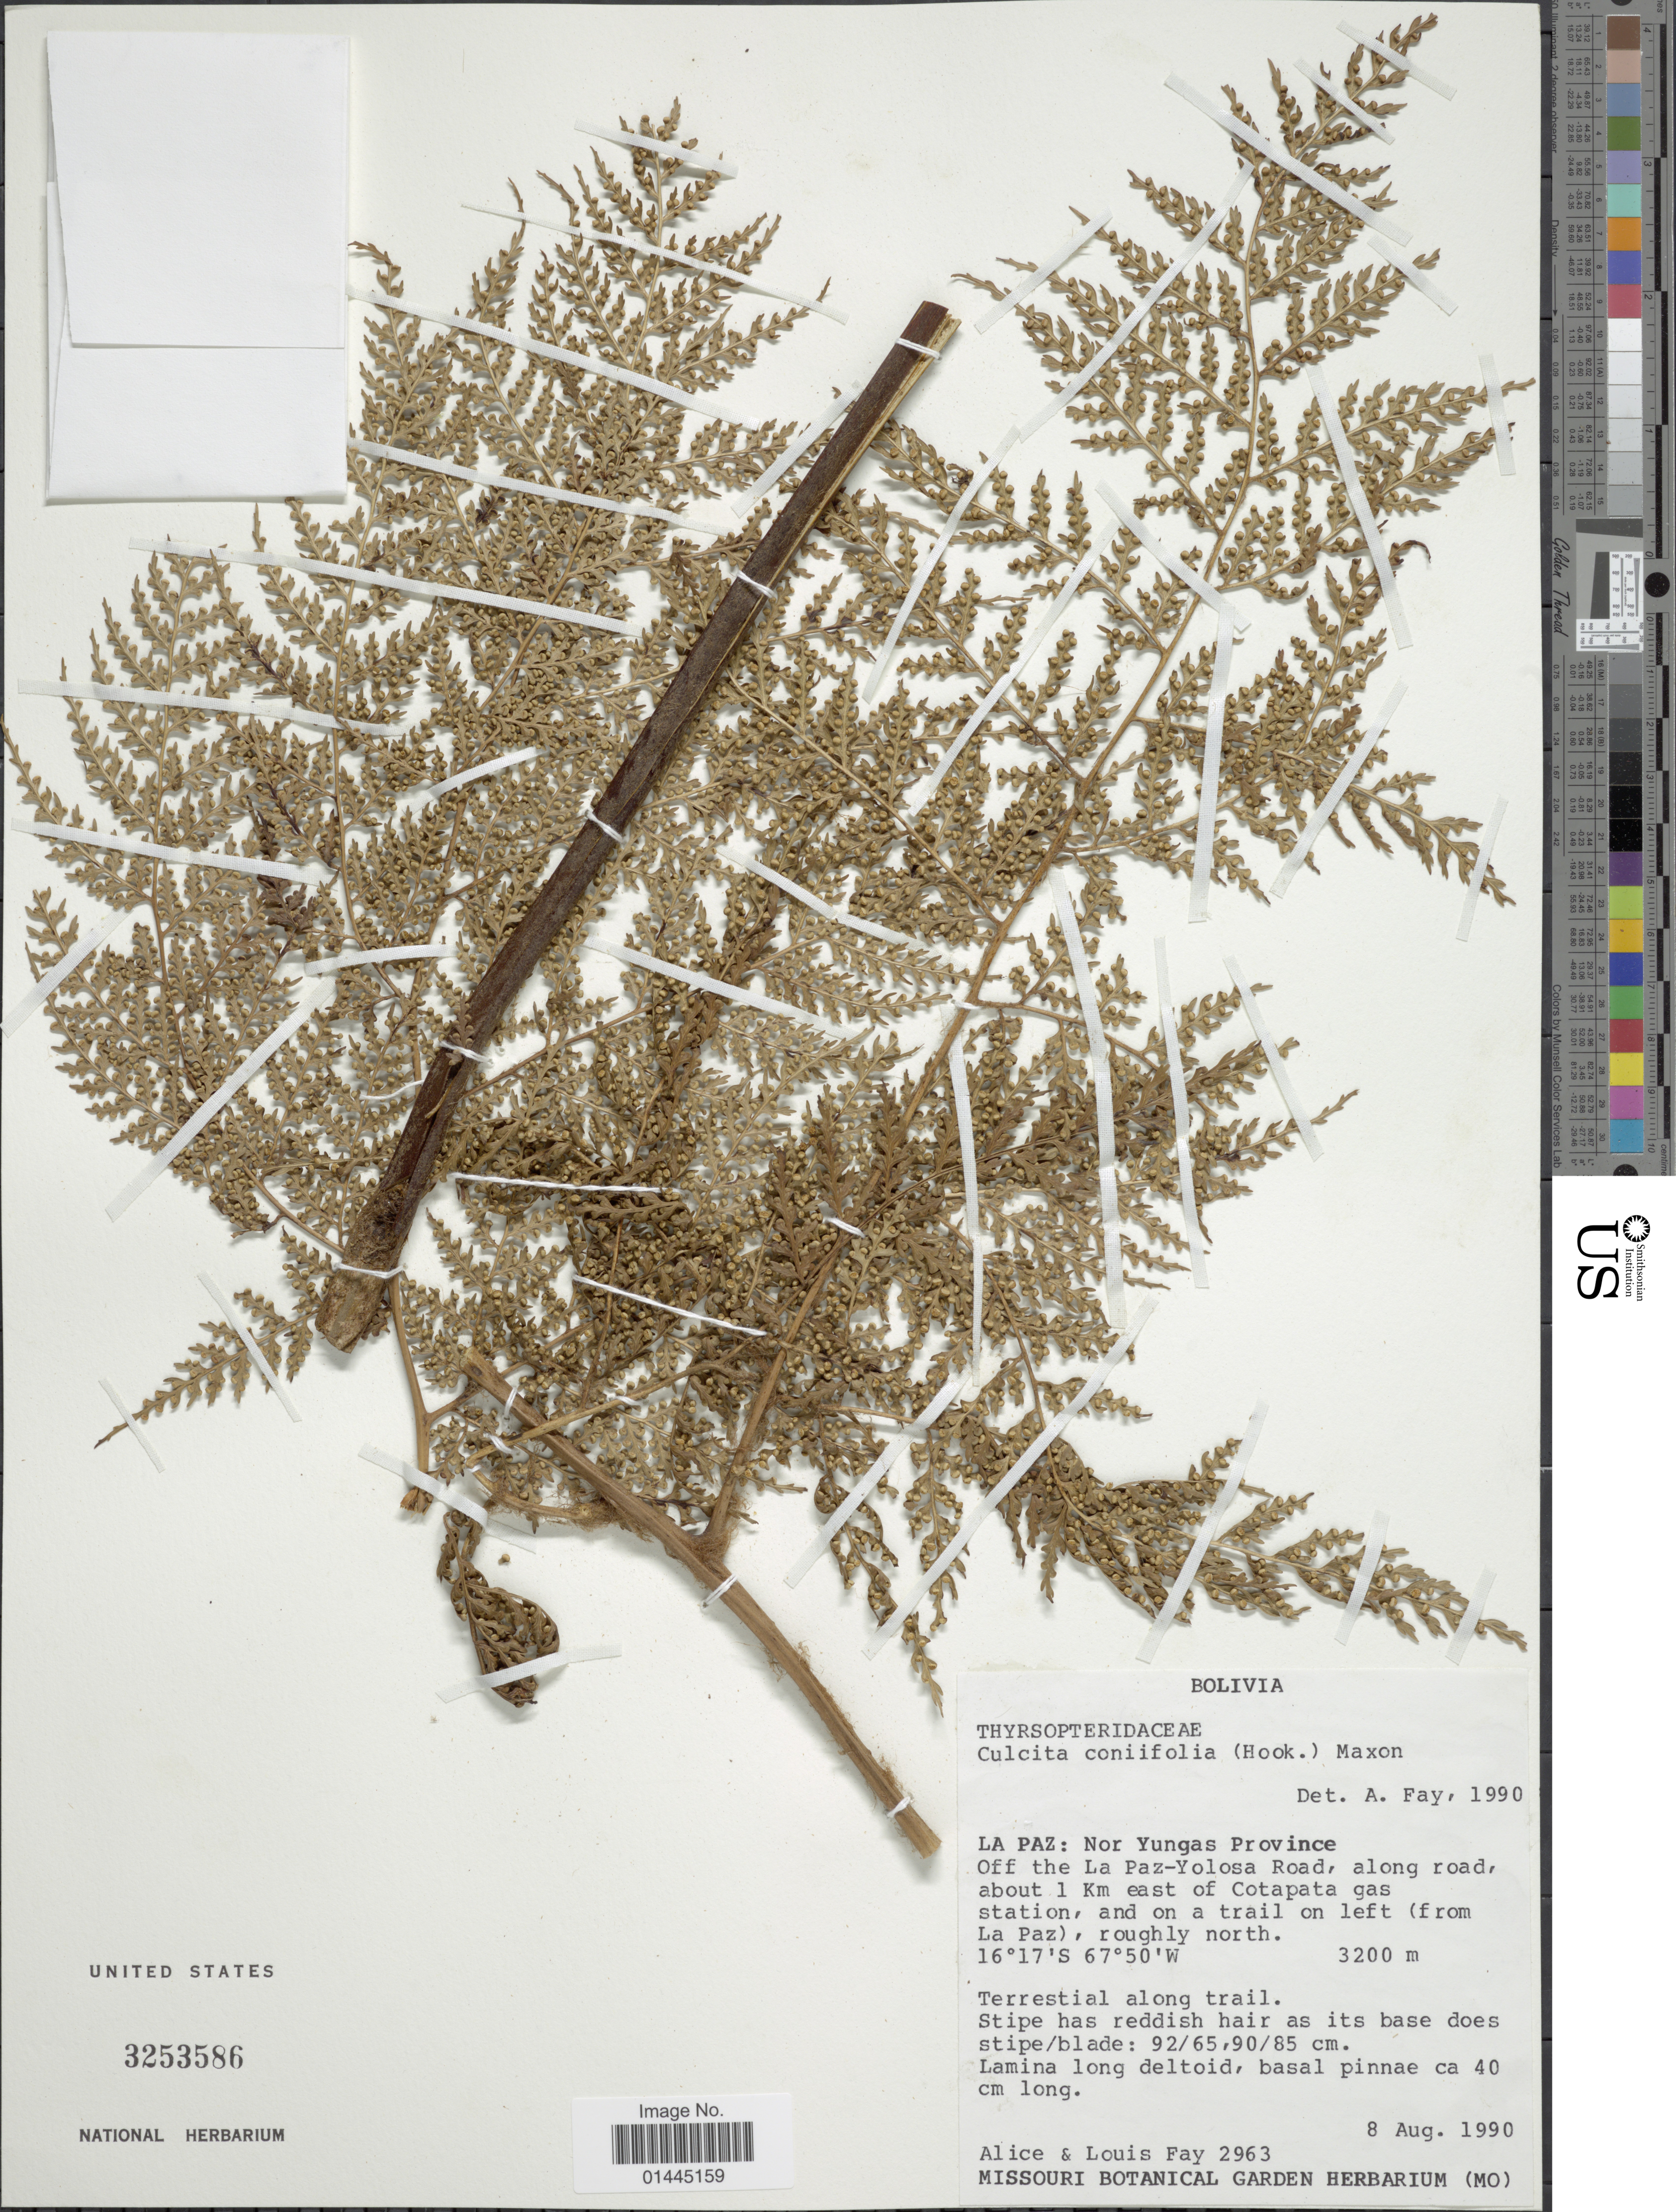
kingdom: Plantae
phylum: Tracheophyta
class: Polypodiopsida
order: Cyatheales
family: Culcitaceae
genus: Culcita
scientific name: Culcita coniifolia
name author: (Hook.) Maxon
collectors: A. Fay & L. Fay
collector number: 2963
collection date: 1990-08-08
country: Bolivia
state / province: La Paz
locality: Nor Yungas Province, Off the La Paz-Yolosa Road, along road, about 1 Km east of Cotapata gas station, and on a trail on left (from La Paz), roughly north.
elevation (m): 3200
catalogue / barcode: US 3253586